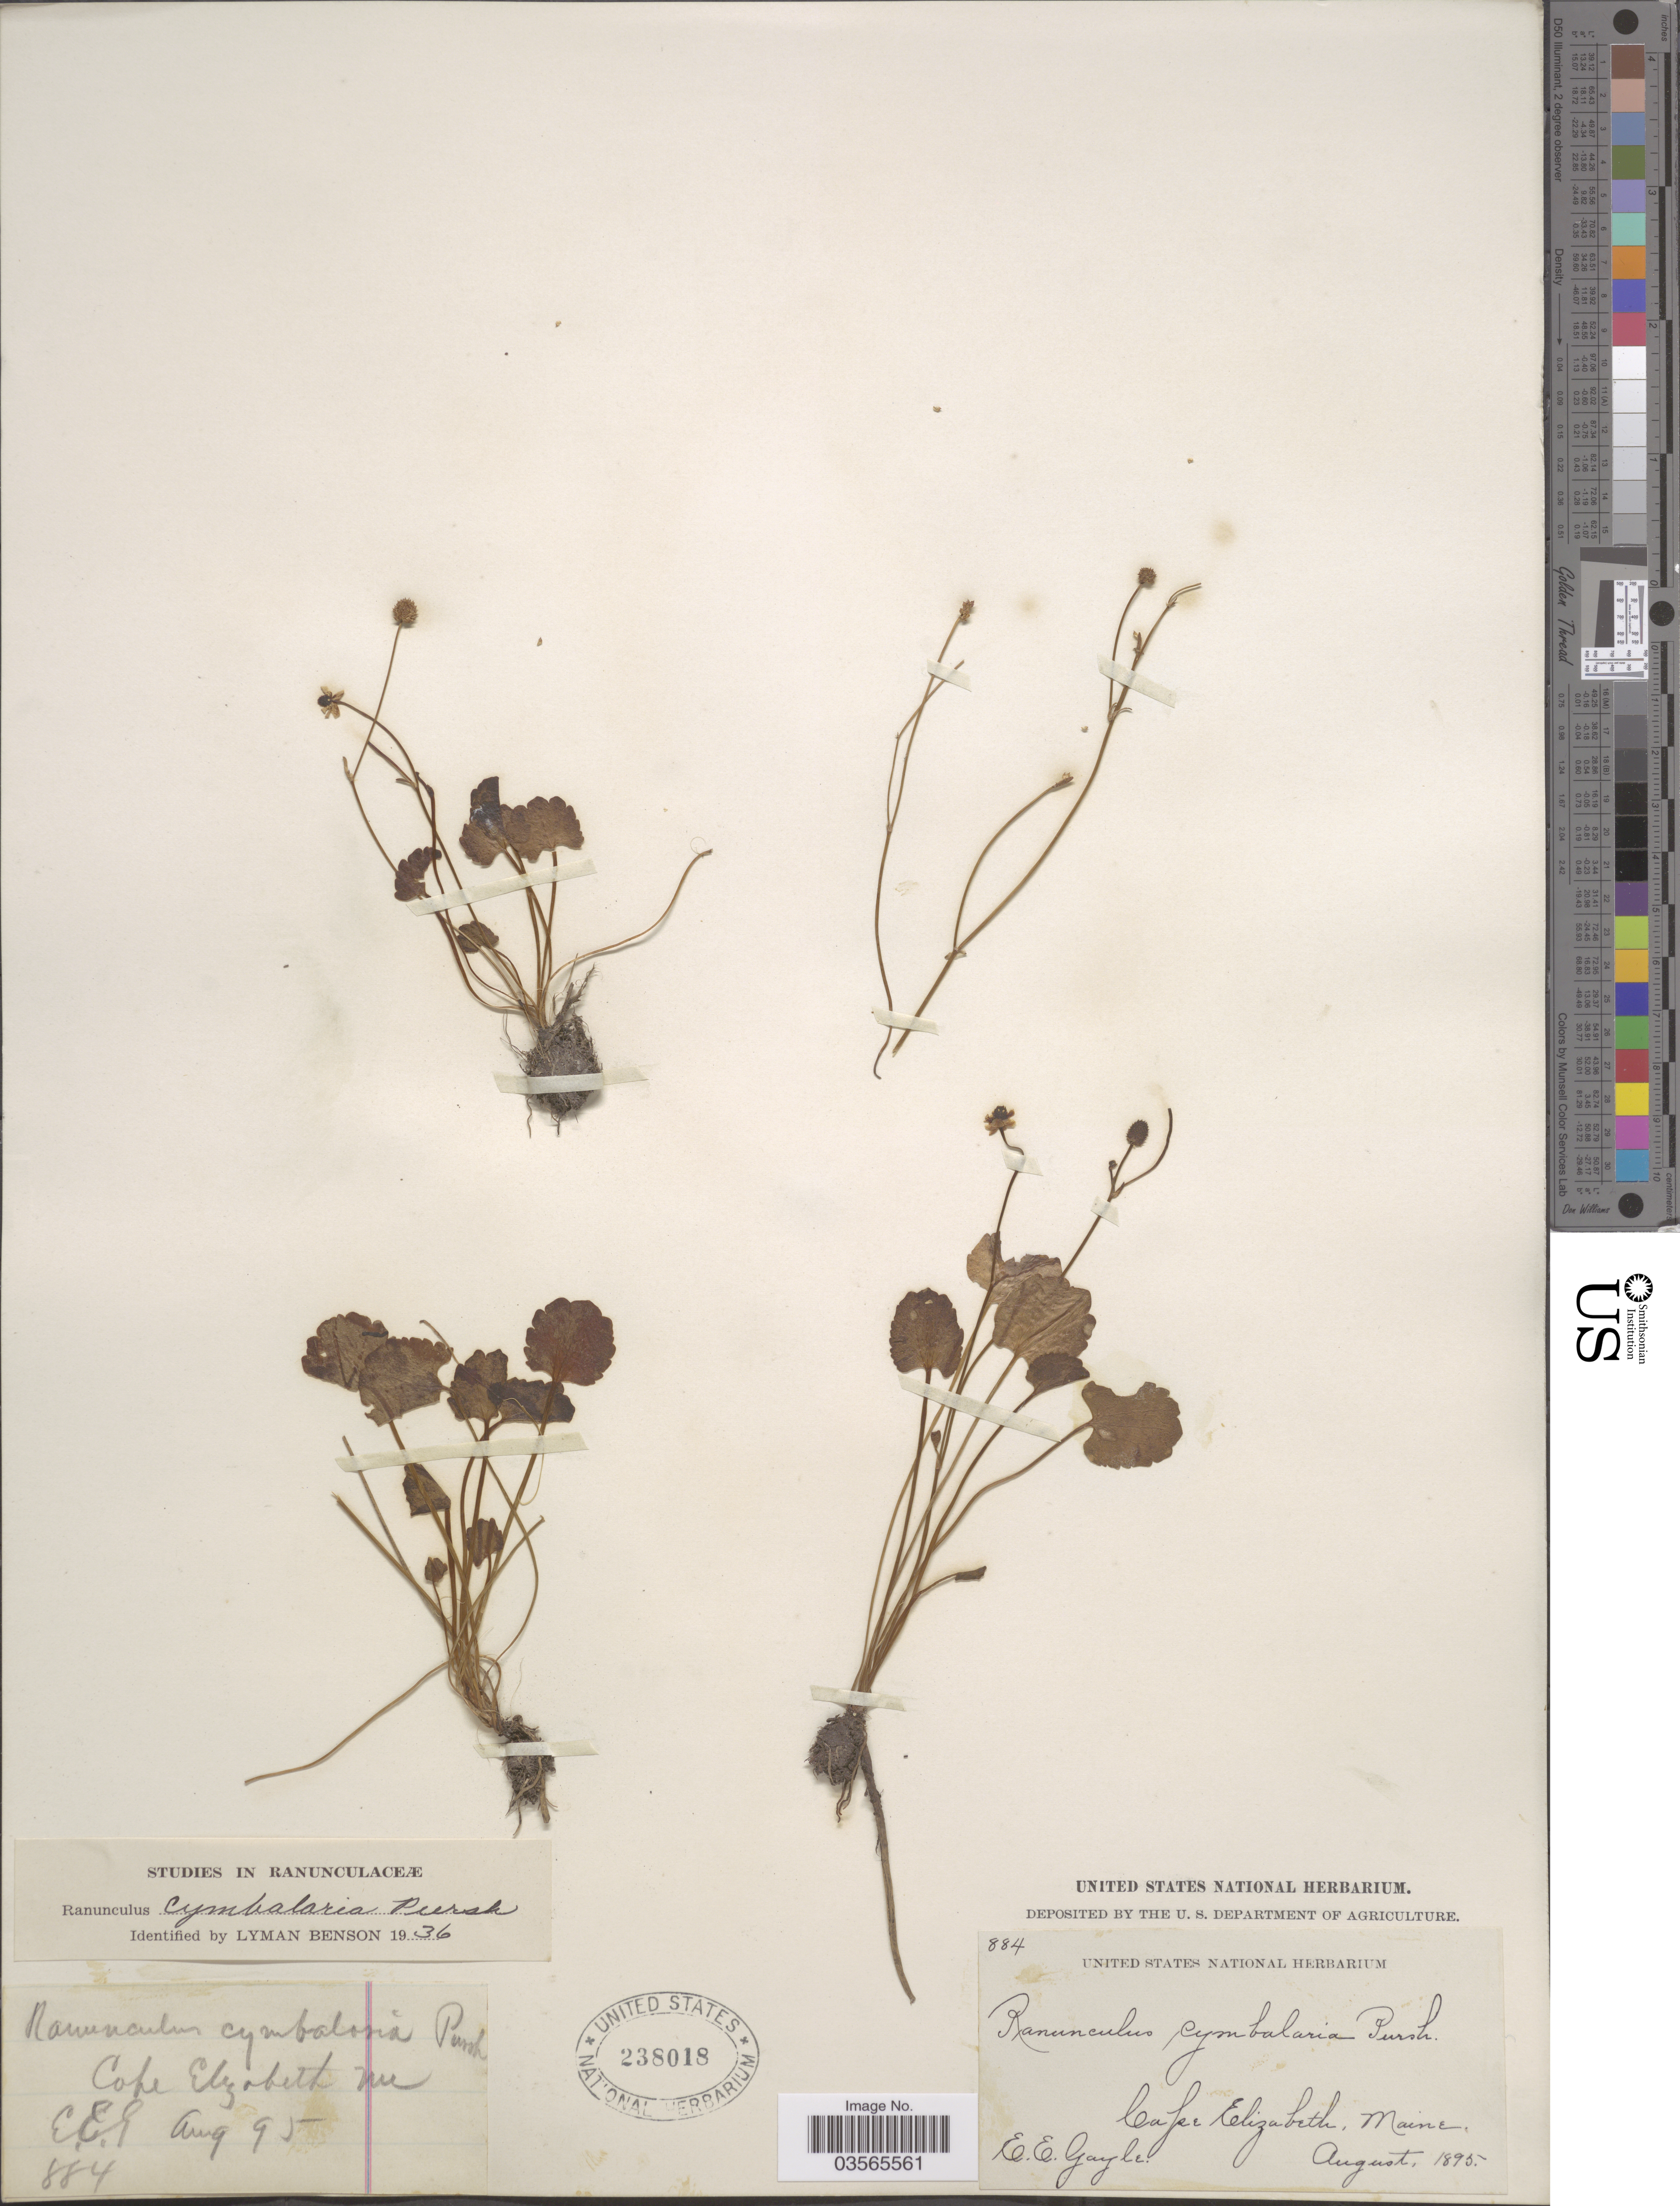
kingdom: Plantae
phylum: Tracheophyta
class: Magnoliopsida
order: Ranunculales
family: Ranunculaceae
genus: Halerpestes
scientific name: Halerpestes cymbalaria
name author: (Pursh) Greene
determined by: Strong, M. T., (US), Smithsonian Institution - National Museum of Natural History (UNITED STATES)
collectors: E. Gayle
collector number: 884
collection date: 1895-08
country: United States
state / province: Maine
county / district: Cumberland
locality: Cape Elizabeth, Maine.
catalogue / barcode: US 238018